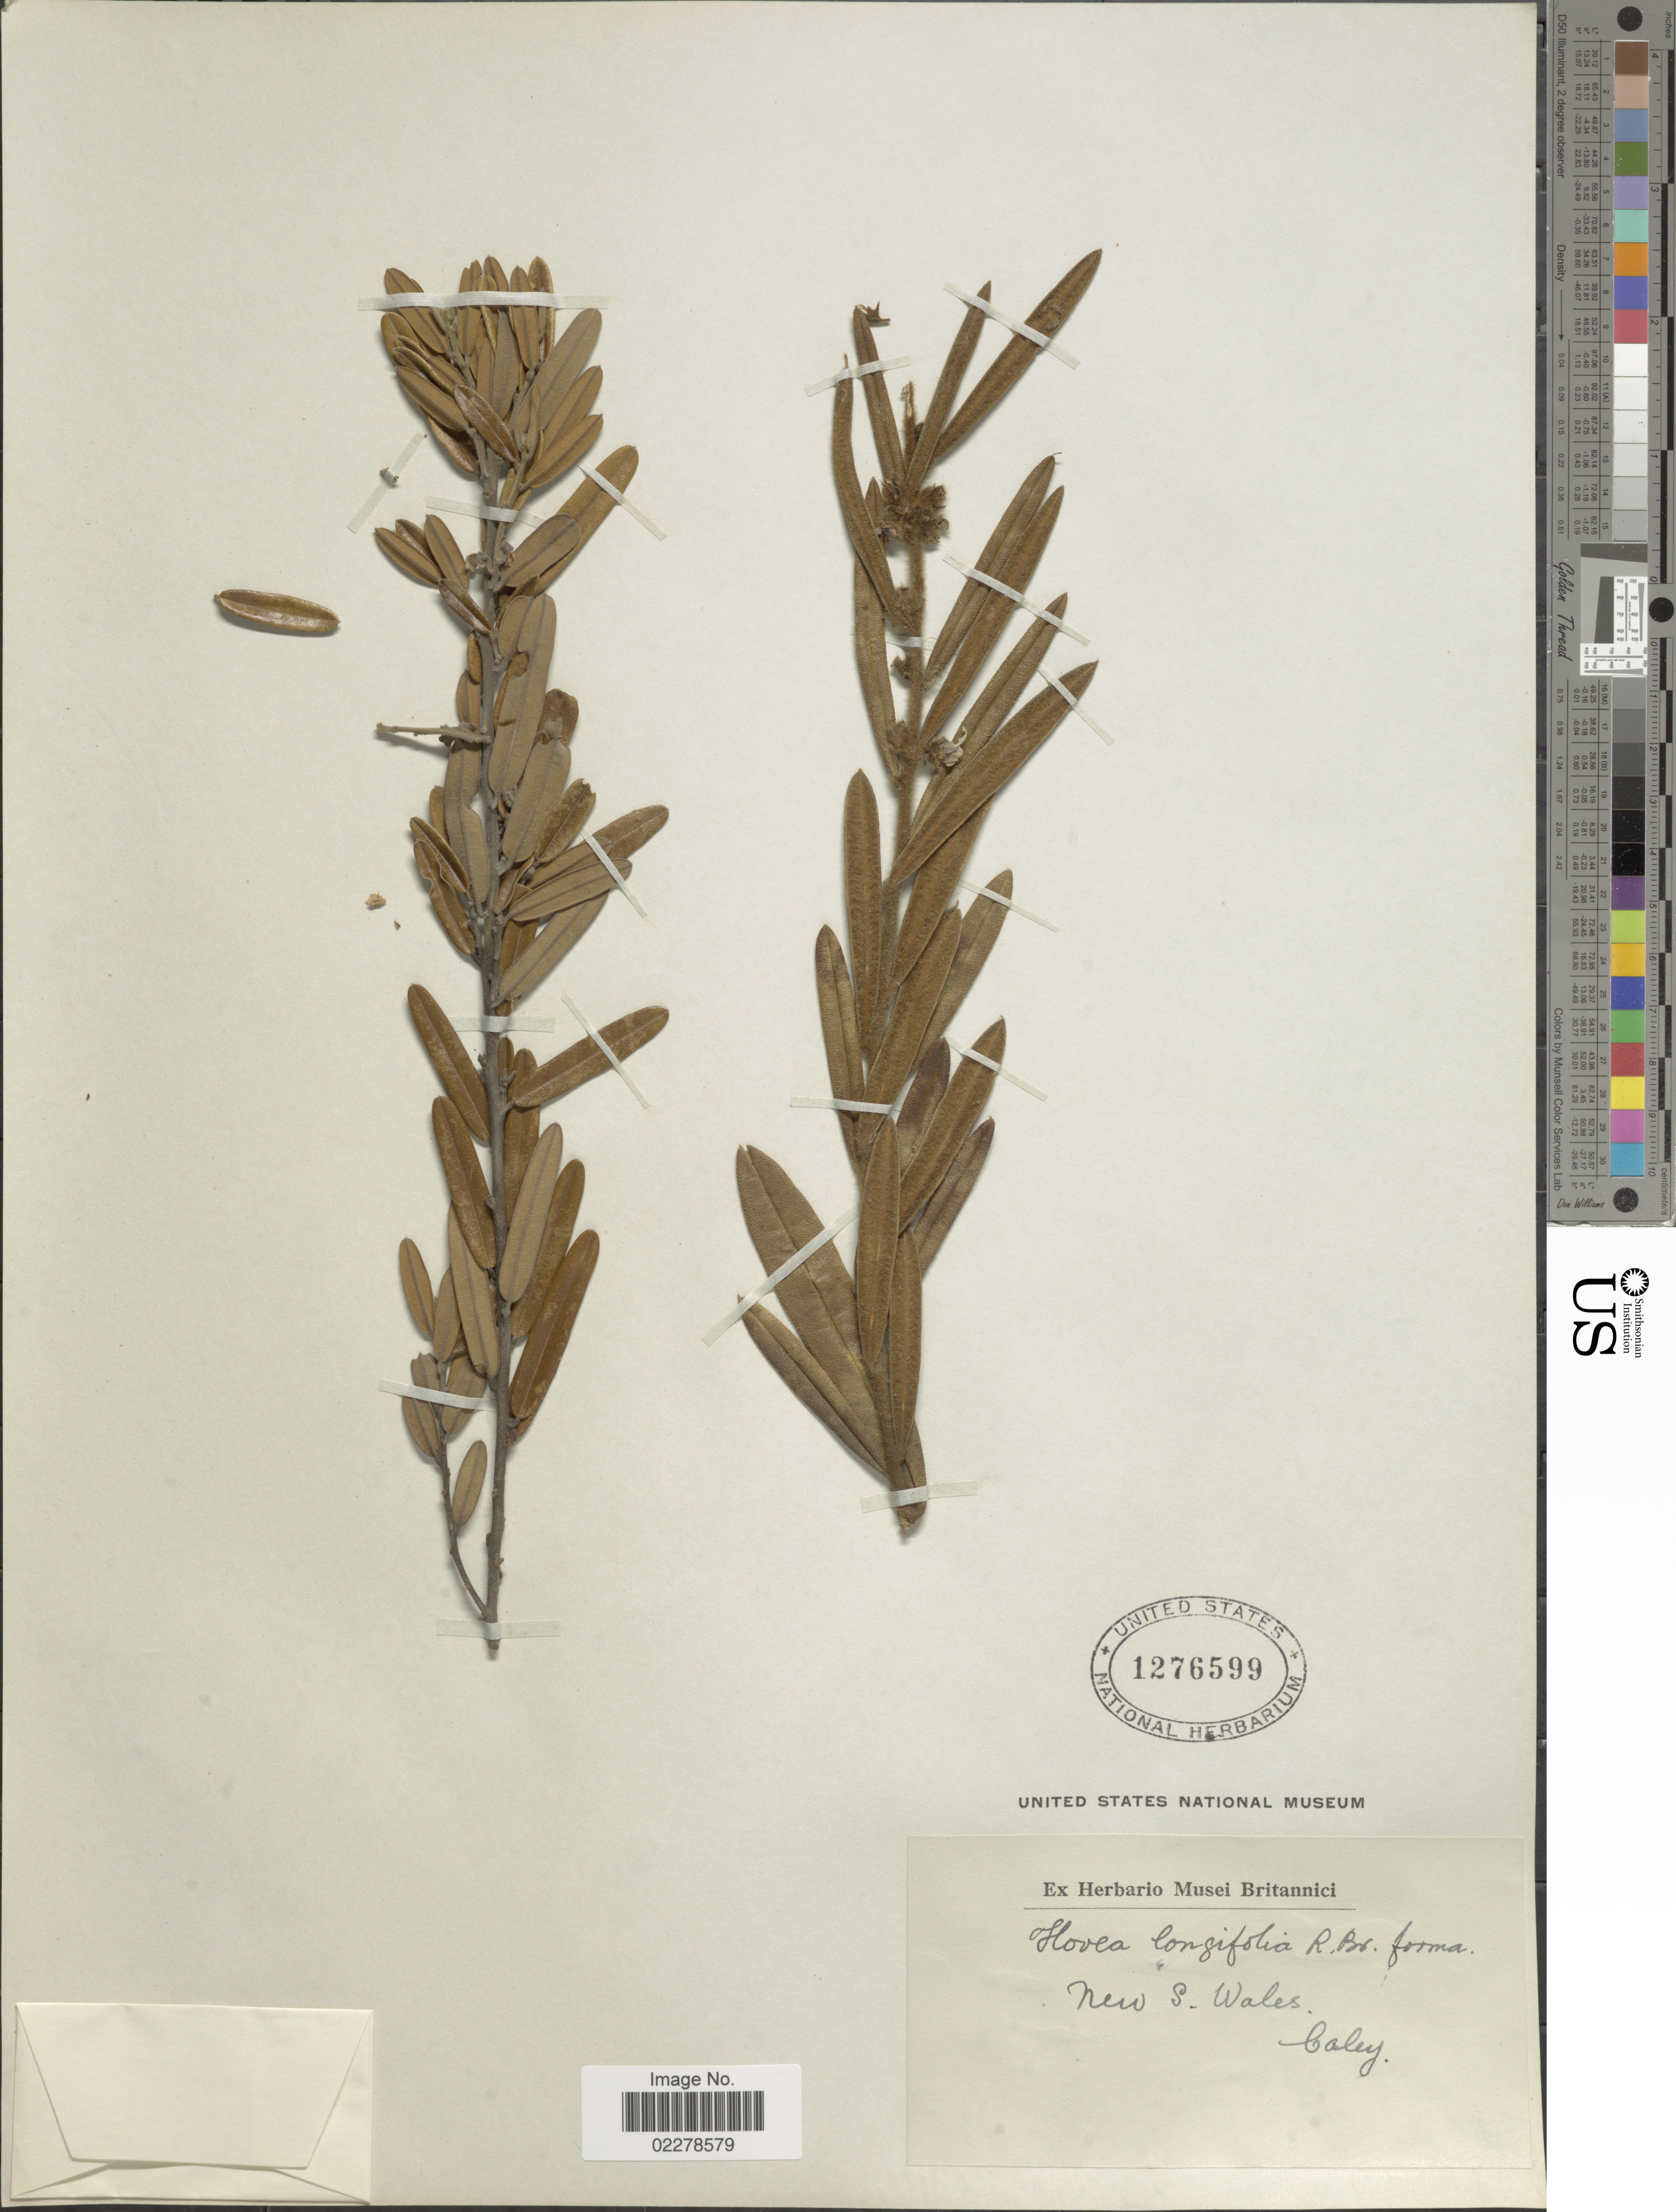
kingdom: Plantae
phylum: Tracheophyta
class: Magnoliopsida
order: Fabales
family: Fabaceae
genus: Hovea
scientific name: Hovea longifolia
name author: R. Br.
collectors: -. Caley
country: Australia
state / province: New South Wales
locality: New S. Wales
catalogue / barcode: US 1276599